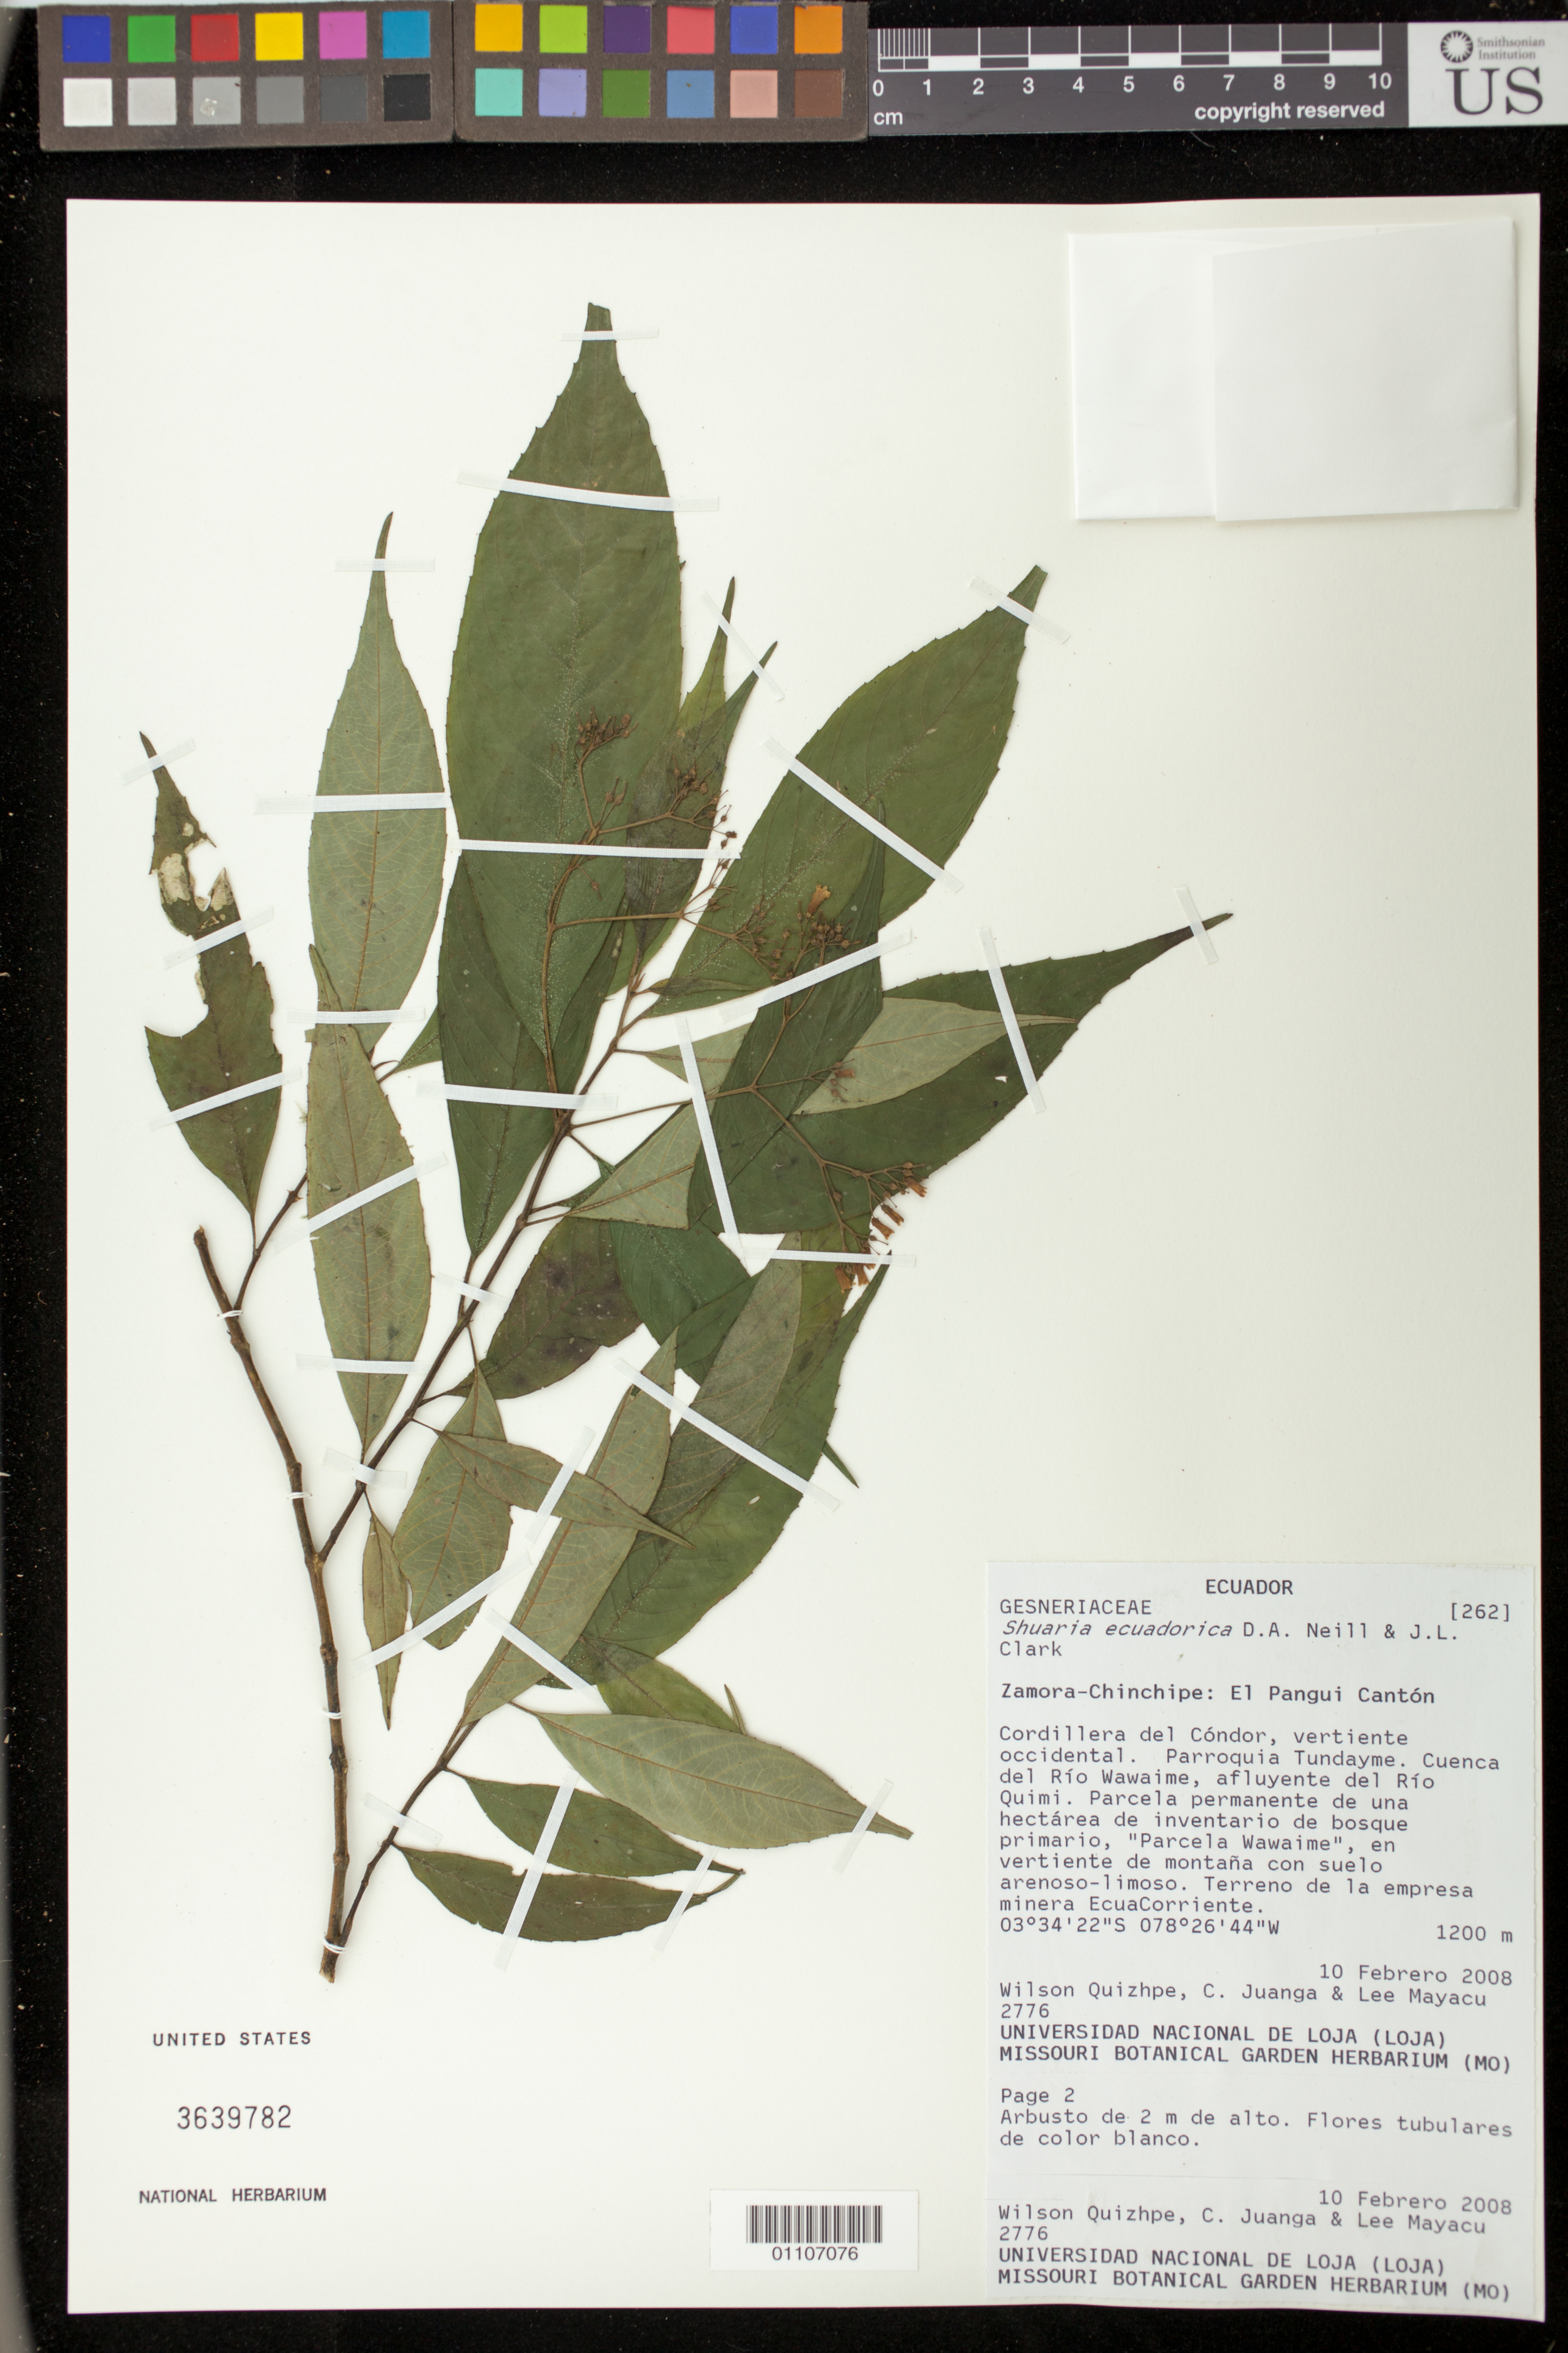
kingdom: Plantae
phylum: Tracheophyta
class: Magnoliopsida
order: Lamiales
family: Gesneriaceae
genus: Shuaria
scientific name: Shuaria ecuadorica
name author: D.A. Neill & J.L. Clark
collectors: W. Quizhpe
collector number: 2776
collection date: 2008-02-10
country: Ecuador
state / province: Zamora-Chinchipe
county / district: Pangui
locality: Cordillera del Condor, vertiente occidental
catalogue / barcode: US 3639782